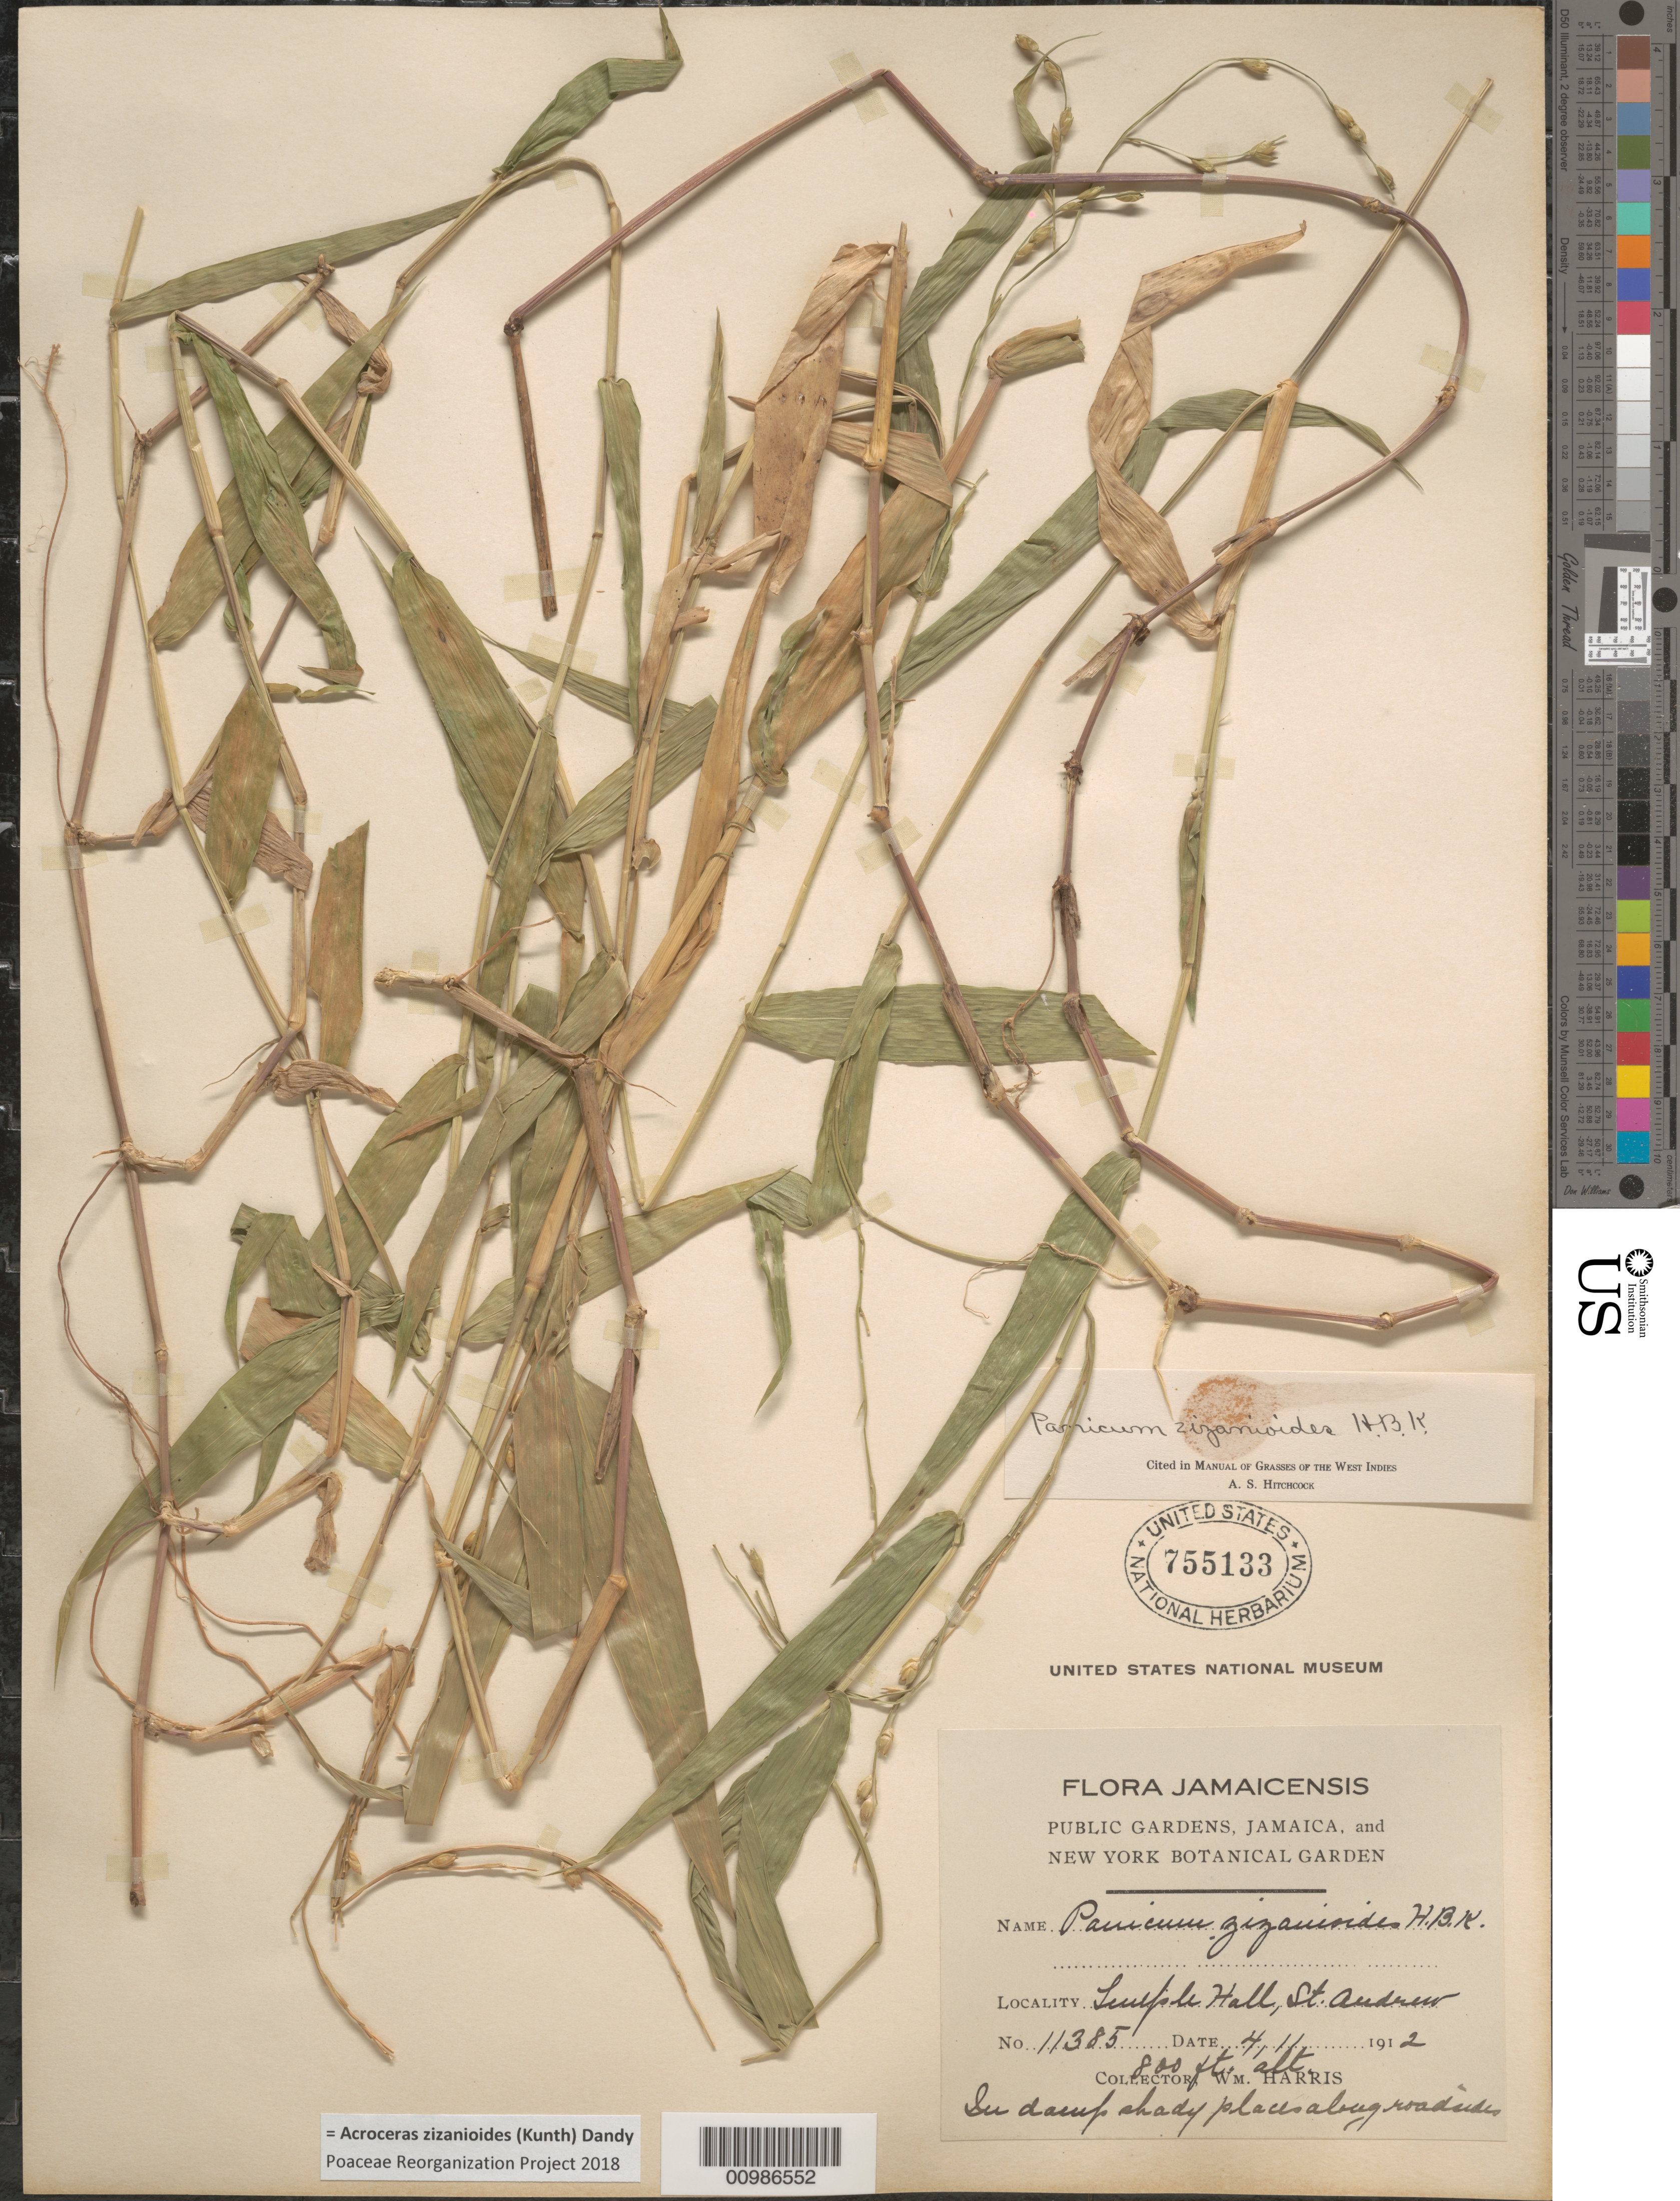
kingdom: Plantae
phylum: Tracheophyta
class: Liliopsida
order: Poales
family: Poaceae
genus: Acroceras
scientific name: Acroceras zizanioides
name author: (Kunth) Dandy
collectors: W. H. Harris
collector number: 11385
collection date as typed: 11 Apr 1912 or 04 Nov 1912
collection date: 1912-04-11 or 1912-11-04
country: Jamaica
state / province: Saint Andrew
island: Jamaica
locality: Temple Hall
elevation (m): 244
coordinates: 0 N, 0 E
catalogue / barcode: US 755133